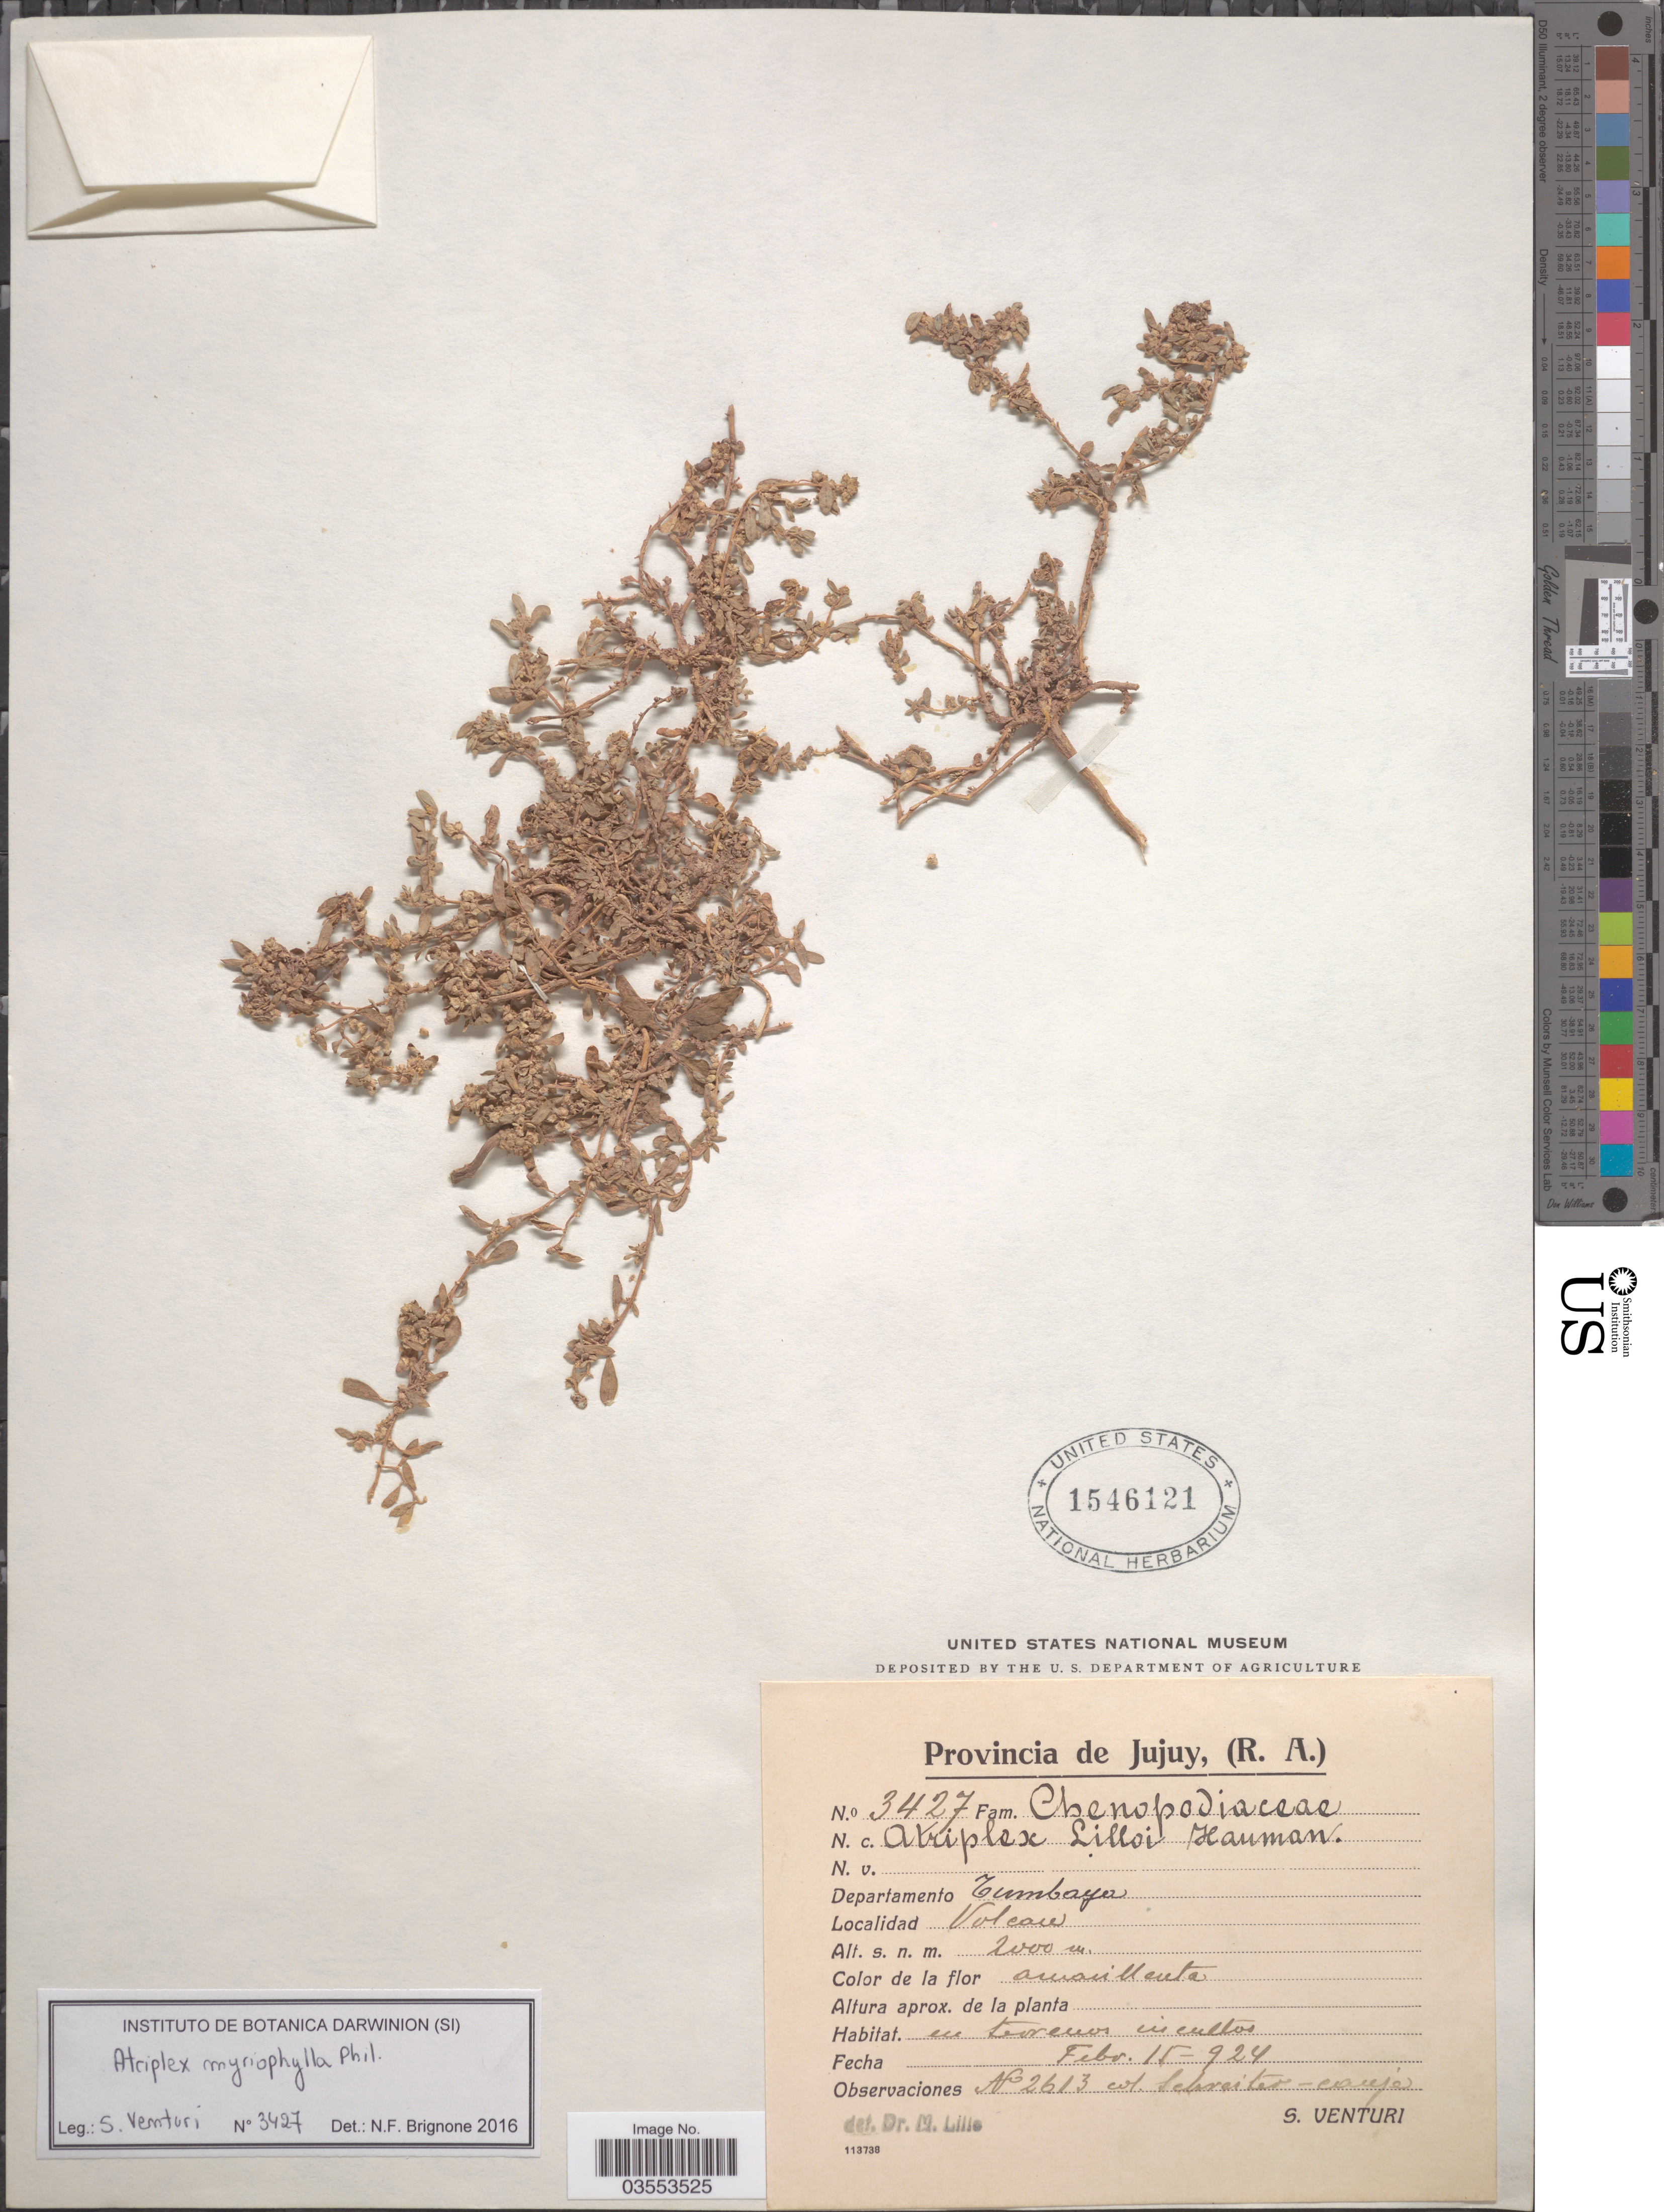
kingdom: Plantae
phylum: Tracheophyta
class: Magnoliopsida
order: Caryophyllales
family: Amaranthaceae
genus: Atriplex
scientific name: Atriplex lilloi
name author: Hauman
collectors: S. Venturi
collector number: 3427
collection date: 1924-02-15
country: Argentina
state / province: Jujuy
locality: Departamento Tumbaya. Volcan.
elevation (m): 2000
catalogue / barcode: US 1546121